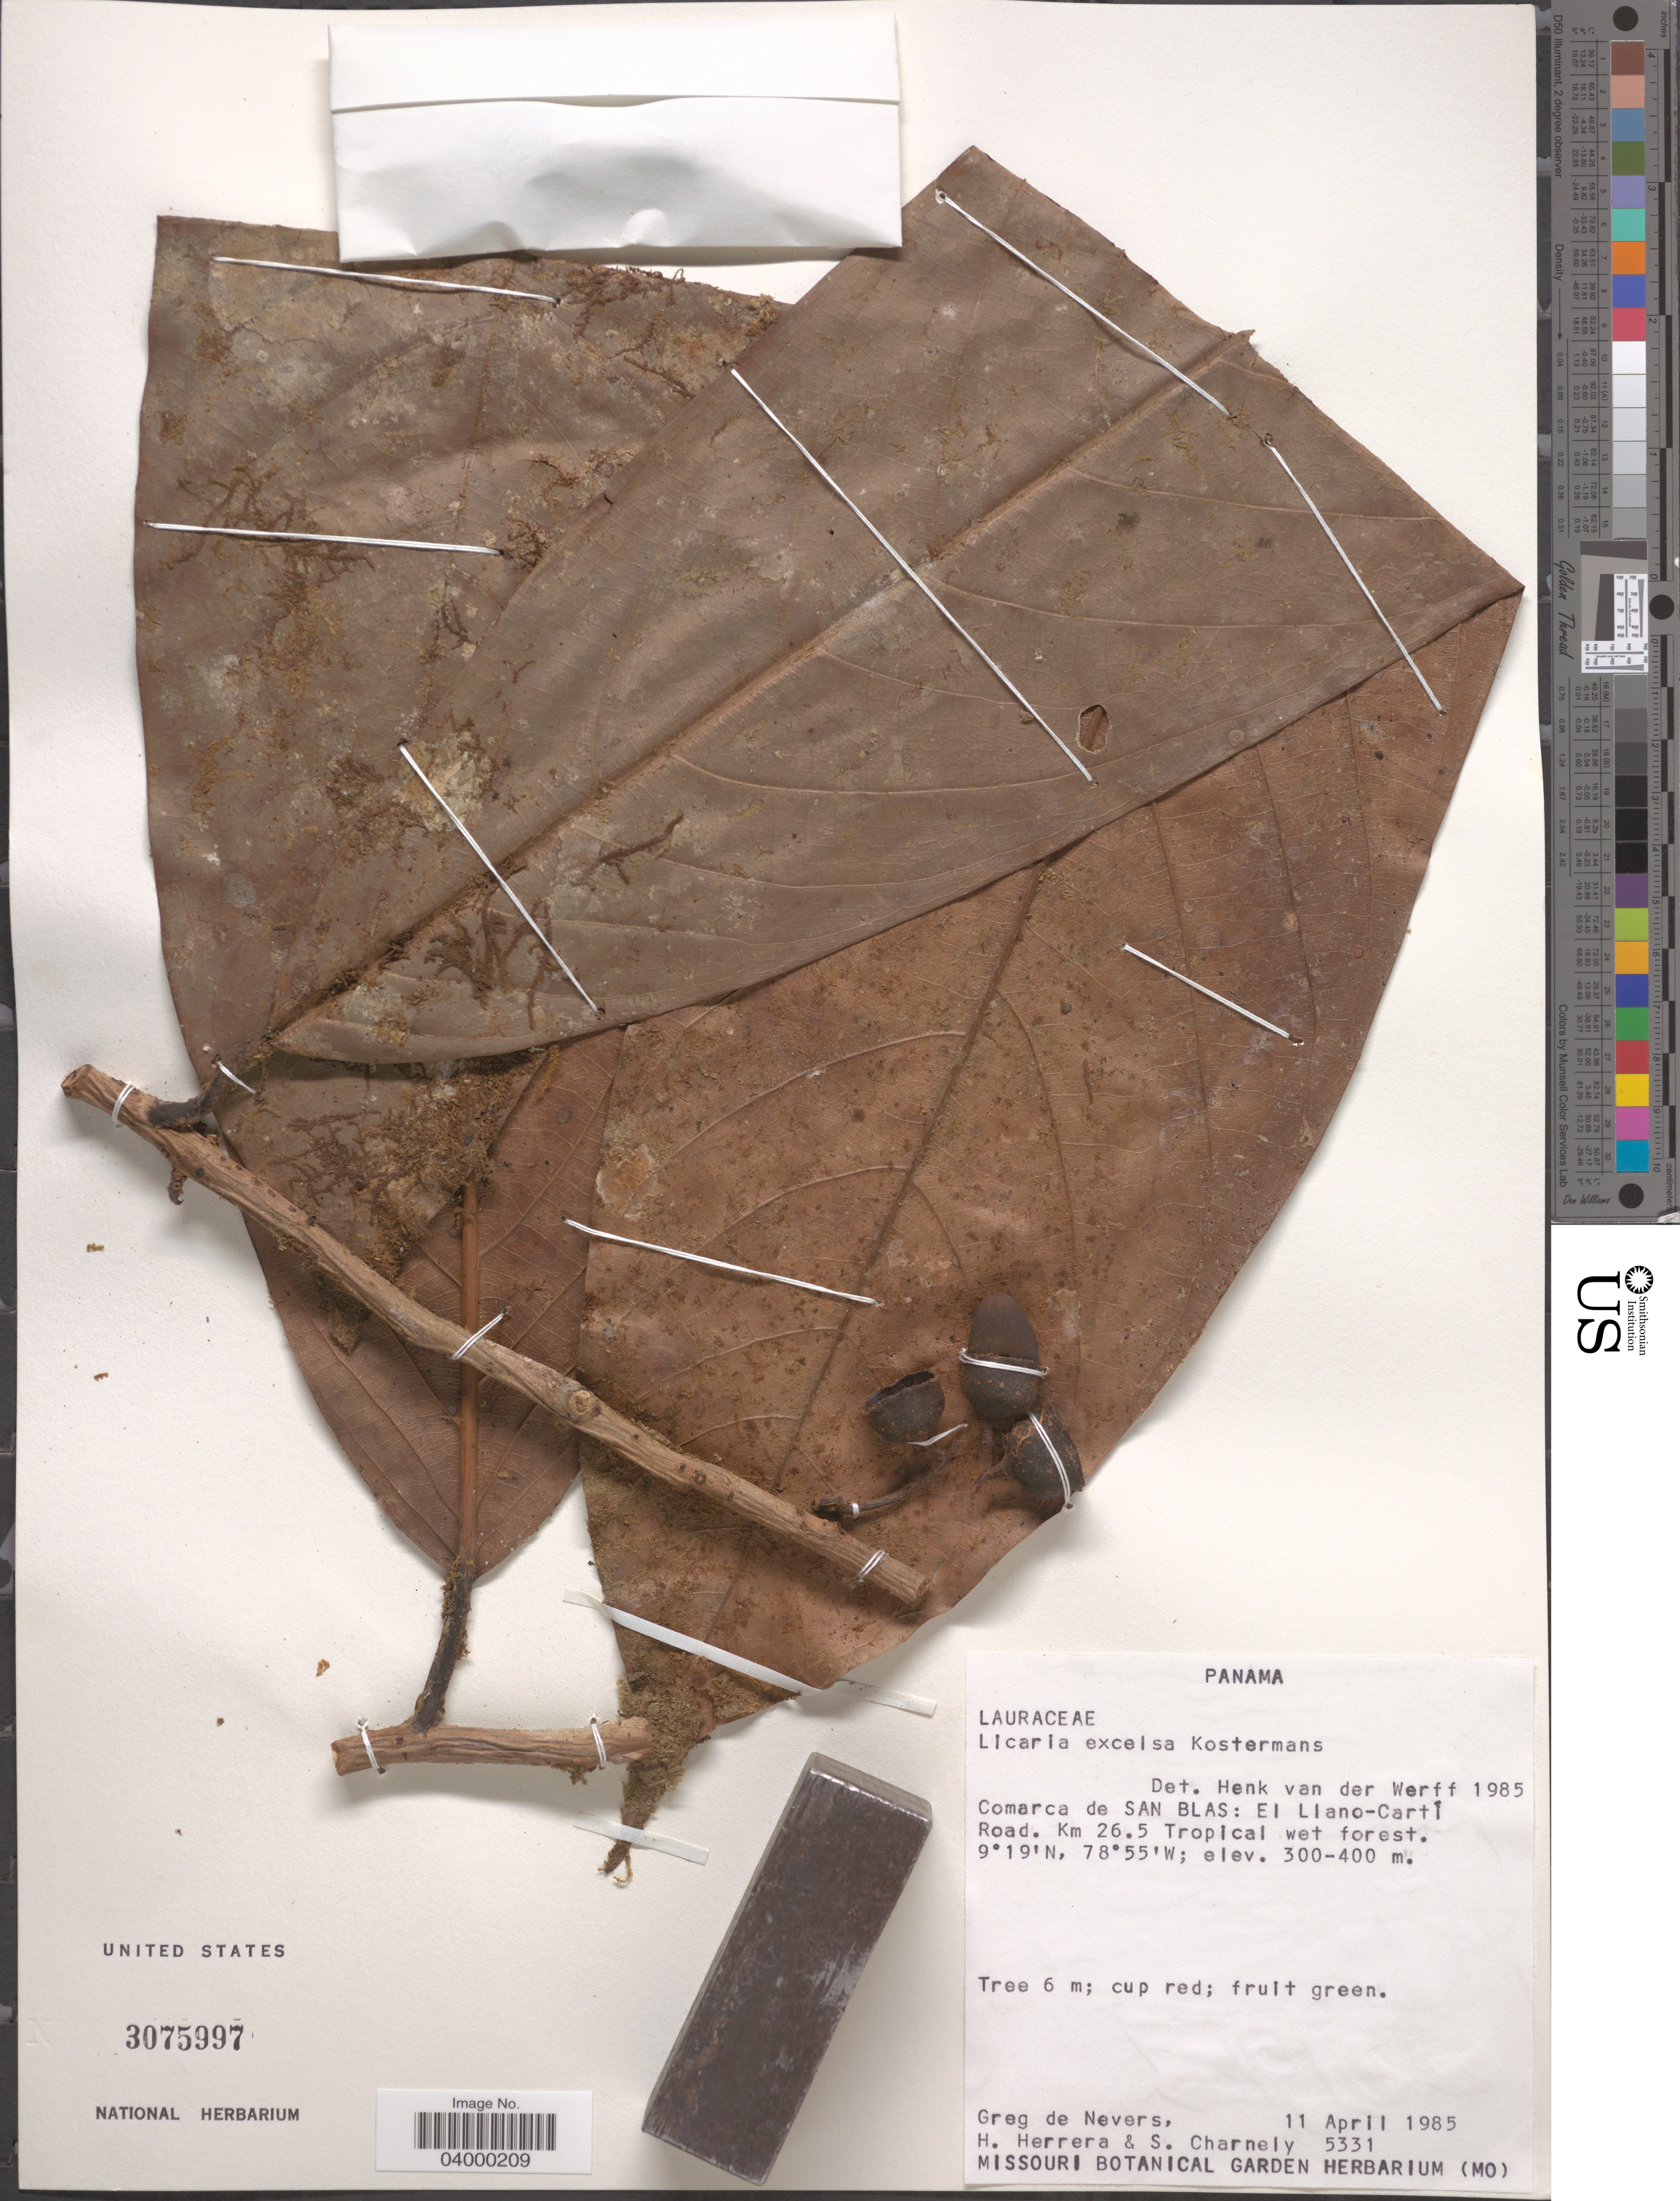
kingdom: Plantae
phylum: Tracheophyta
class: Magnoliopsida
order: Laurales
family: Lauraceae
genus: Licaria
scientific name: Licaria excelsa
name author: Kosterm.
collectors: G. C. de Nevers, H. Herrera & S. Charnely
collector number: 5331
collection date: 1985-04-11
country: Panama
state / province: Kuna Yala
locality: Comarca de San Blas: El Llano-Cartí Road. Km 26.5 Tropical wet forest.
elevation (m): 300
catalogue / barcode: US 3075997